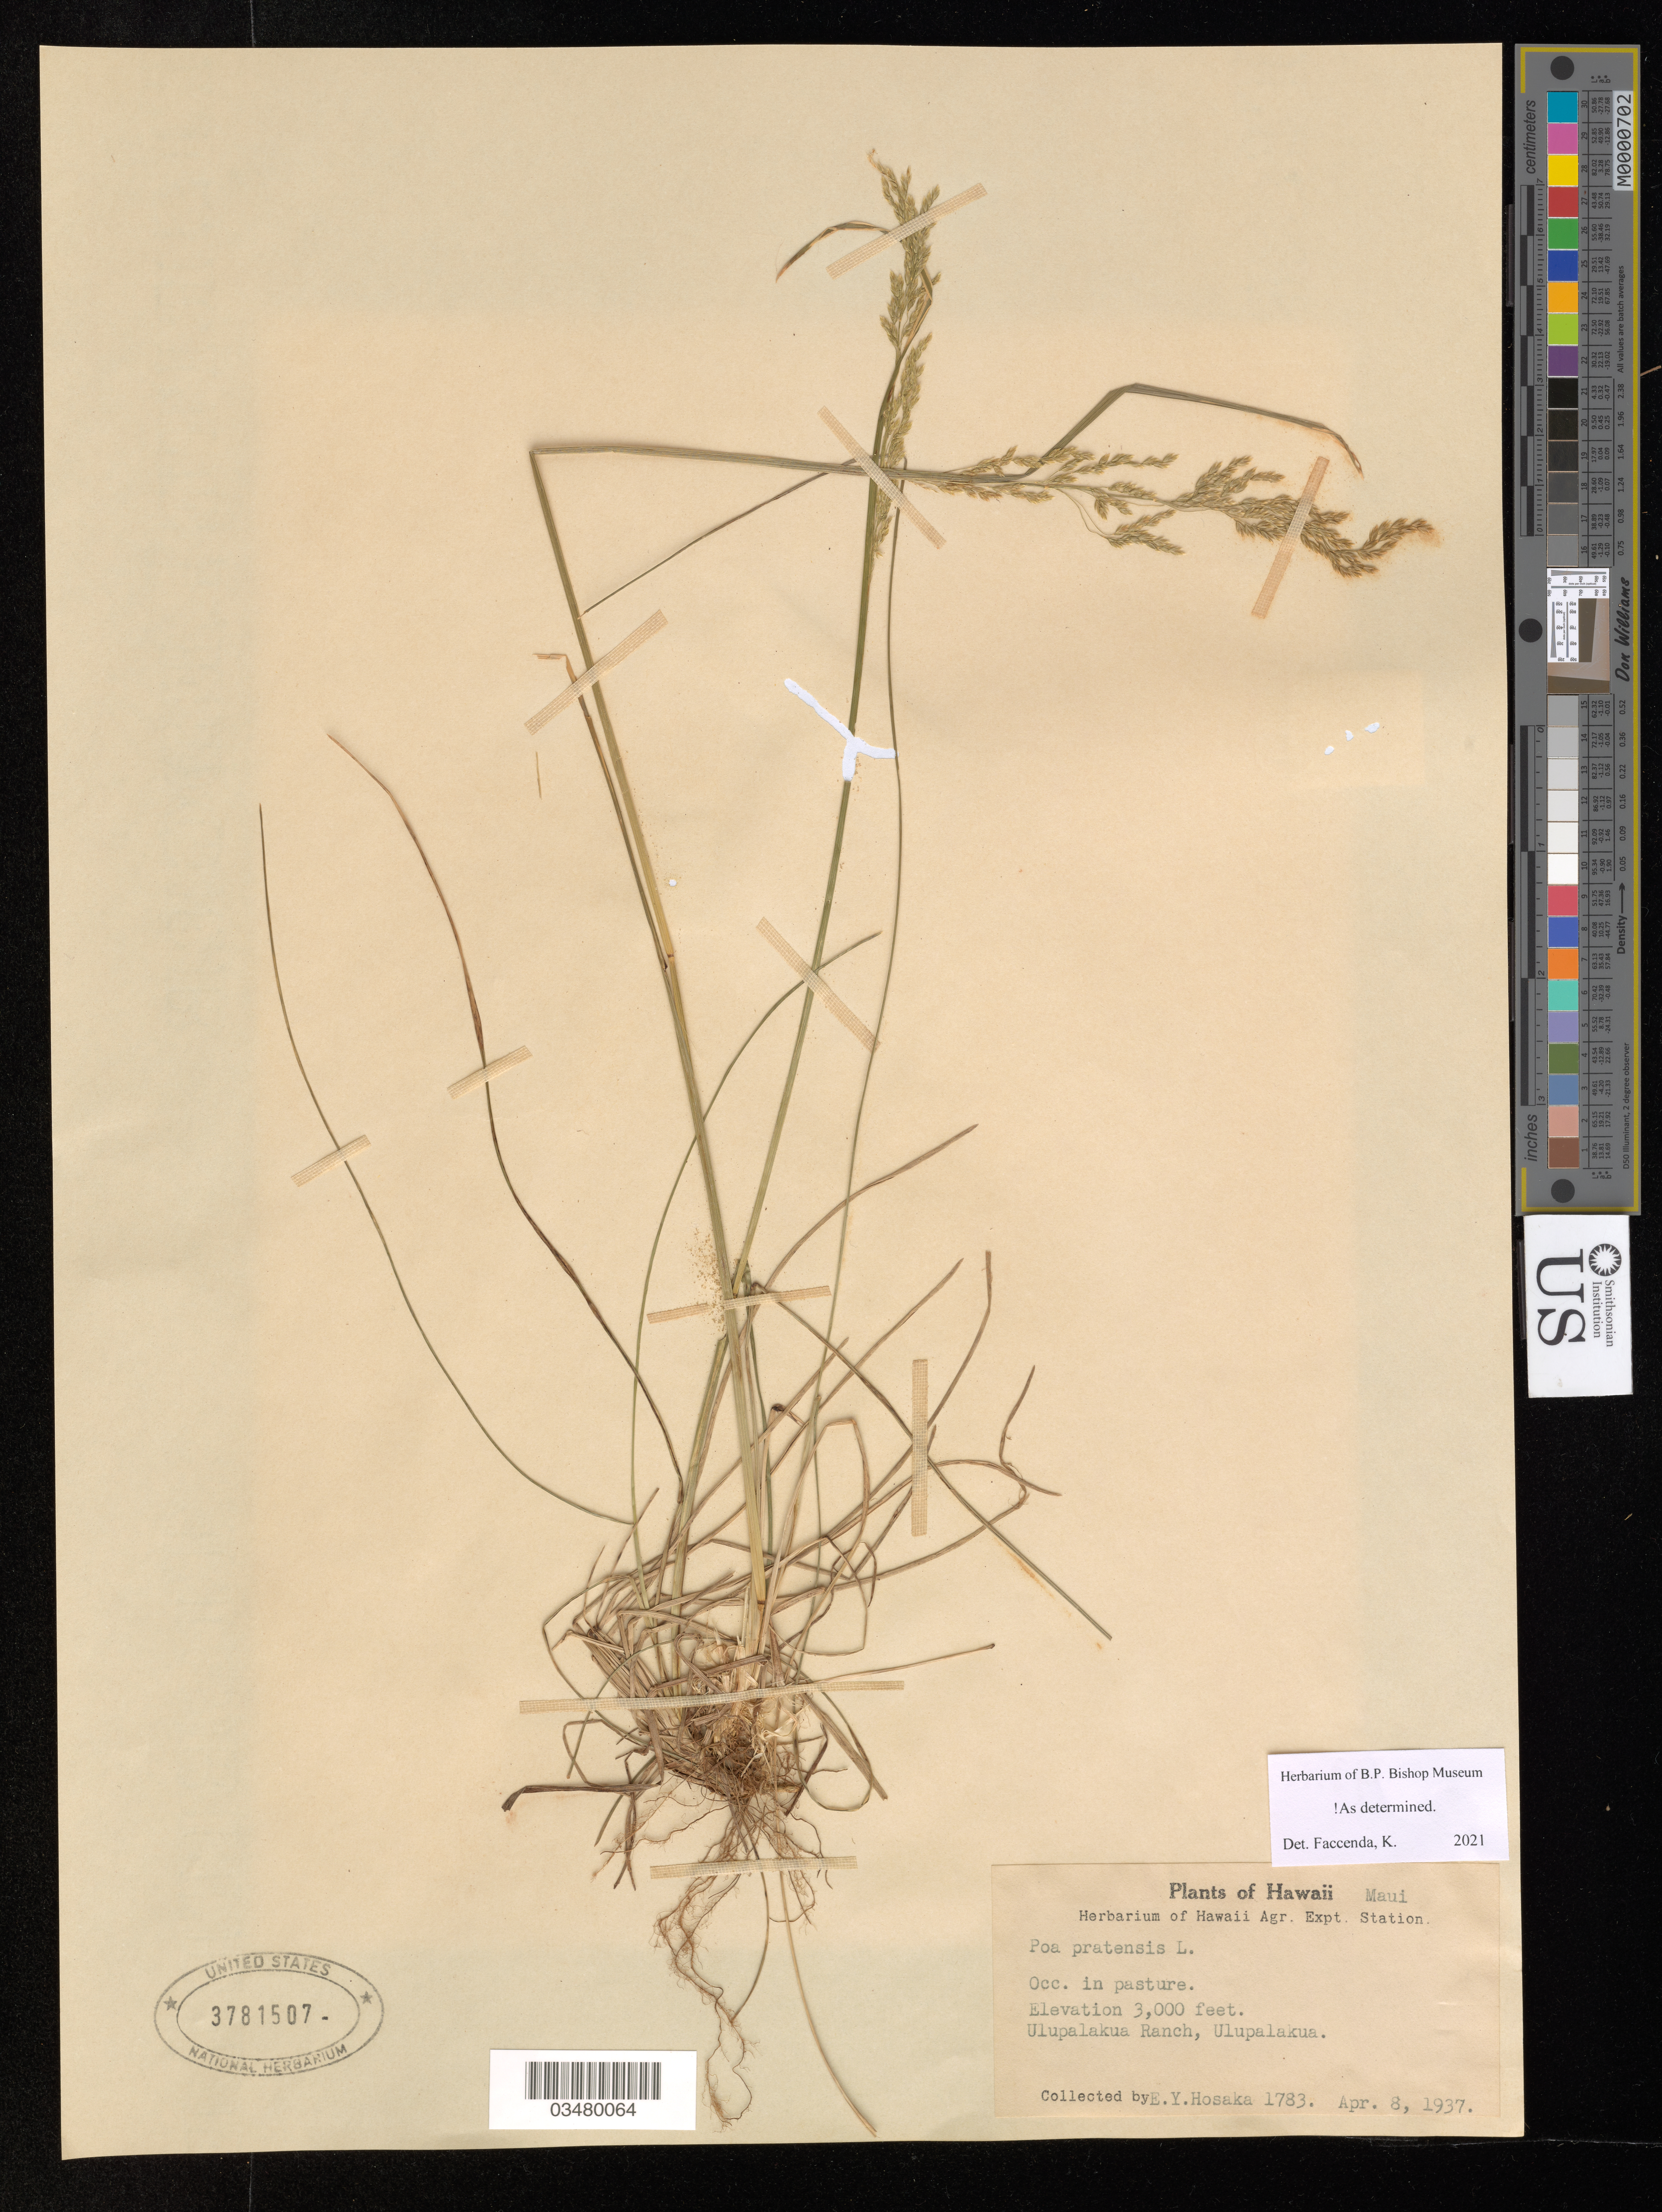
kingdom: Plantae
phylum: Tracheophyta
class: Liliopsida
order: Poales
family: Poaceae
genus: Poa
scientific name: Poa pratensis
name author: L.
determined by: Faccenda, K.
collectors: E. Y. Hosaka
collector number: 1783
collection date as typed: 8 Apr 1937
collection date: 1937-04-08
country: United States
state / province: Hawaii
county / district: Maui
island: Maui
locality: Ulupalakua Ranch, Ulupalakua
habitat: Pasture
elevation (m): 914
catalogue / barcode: US 3781507